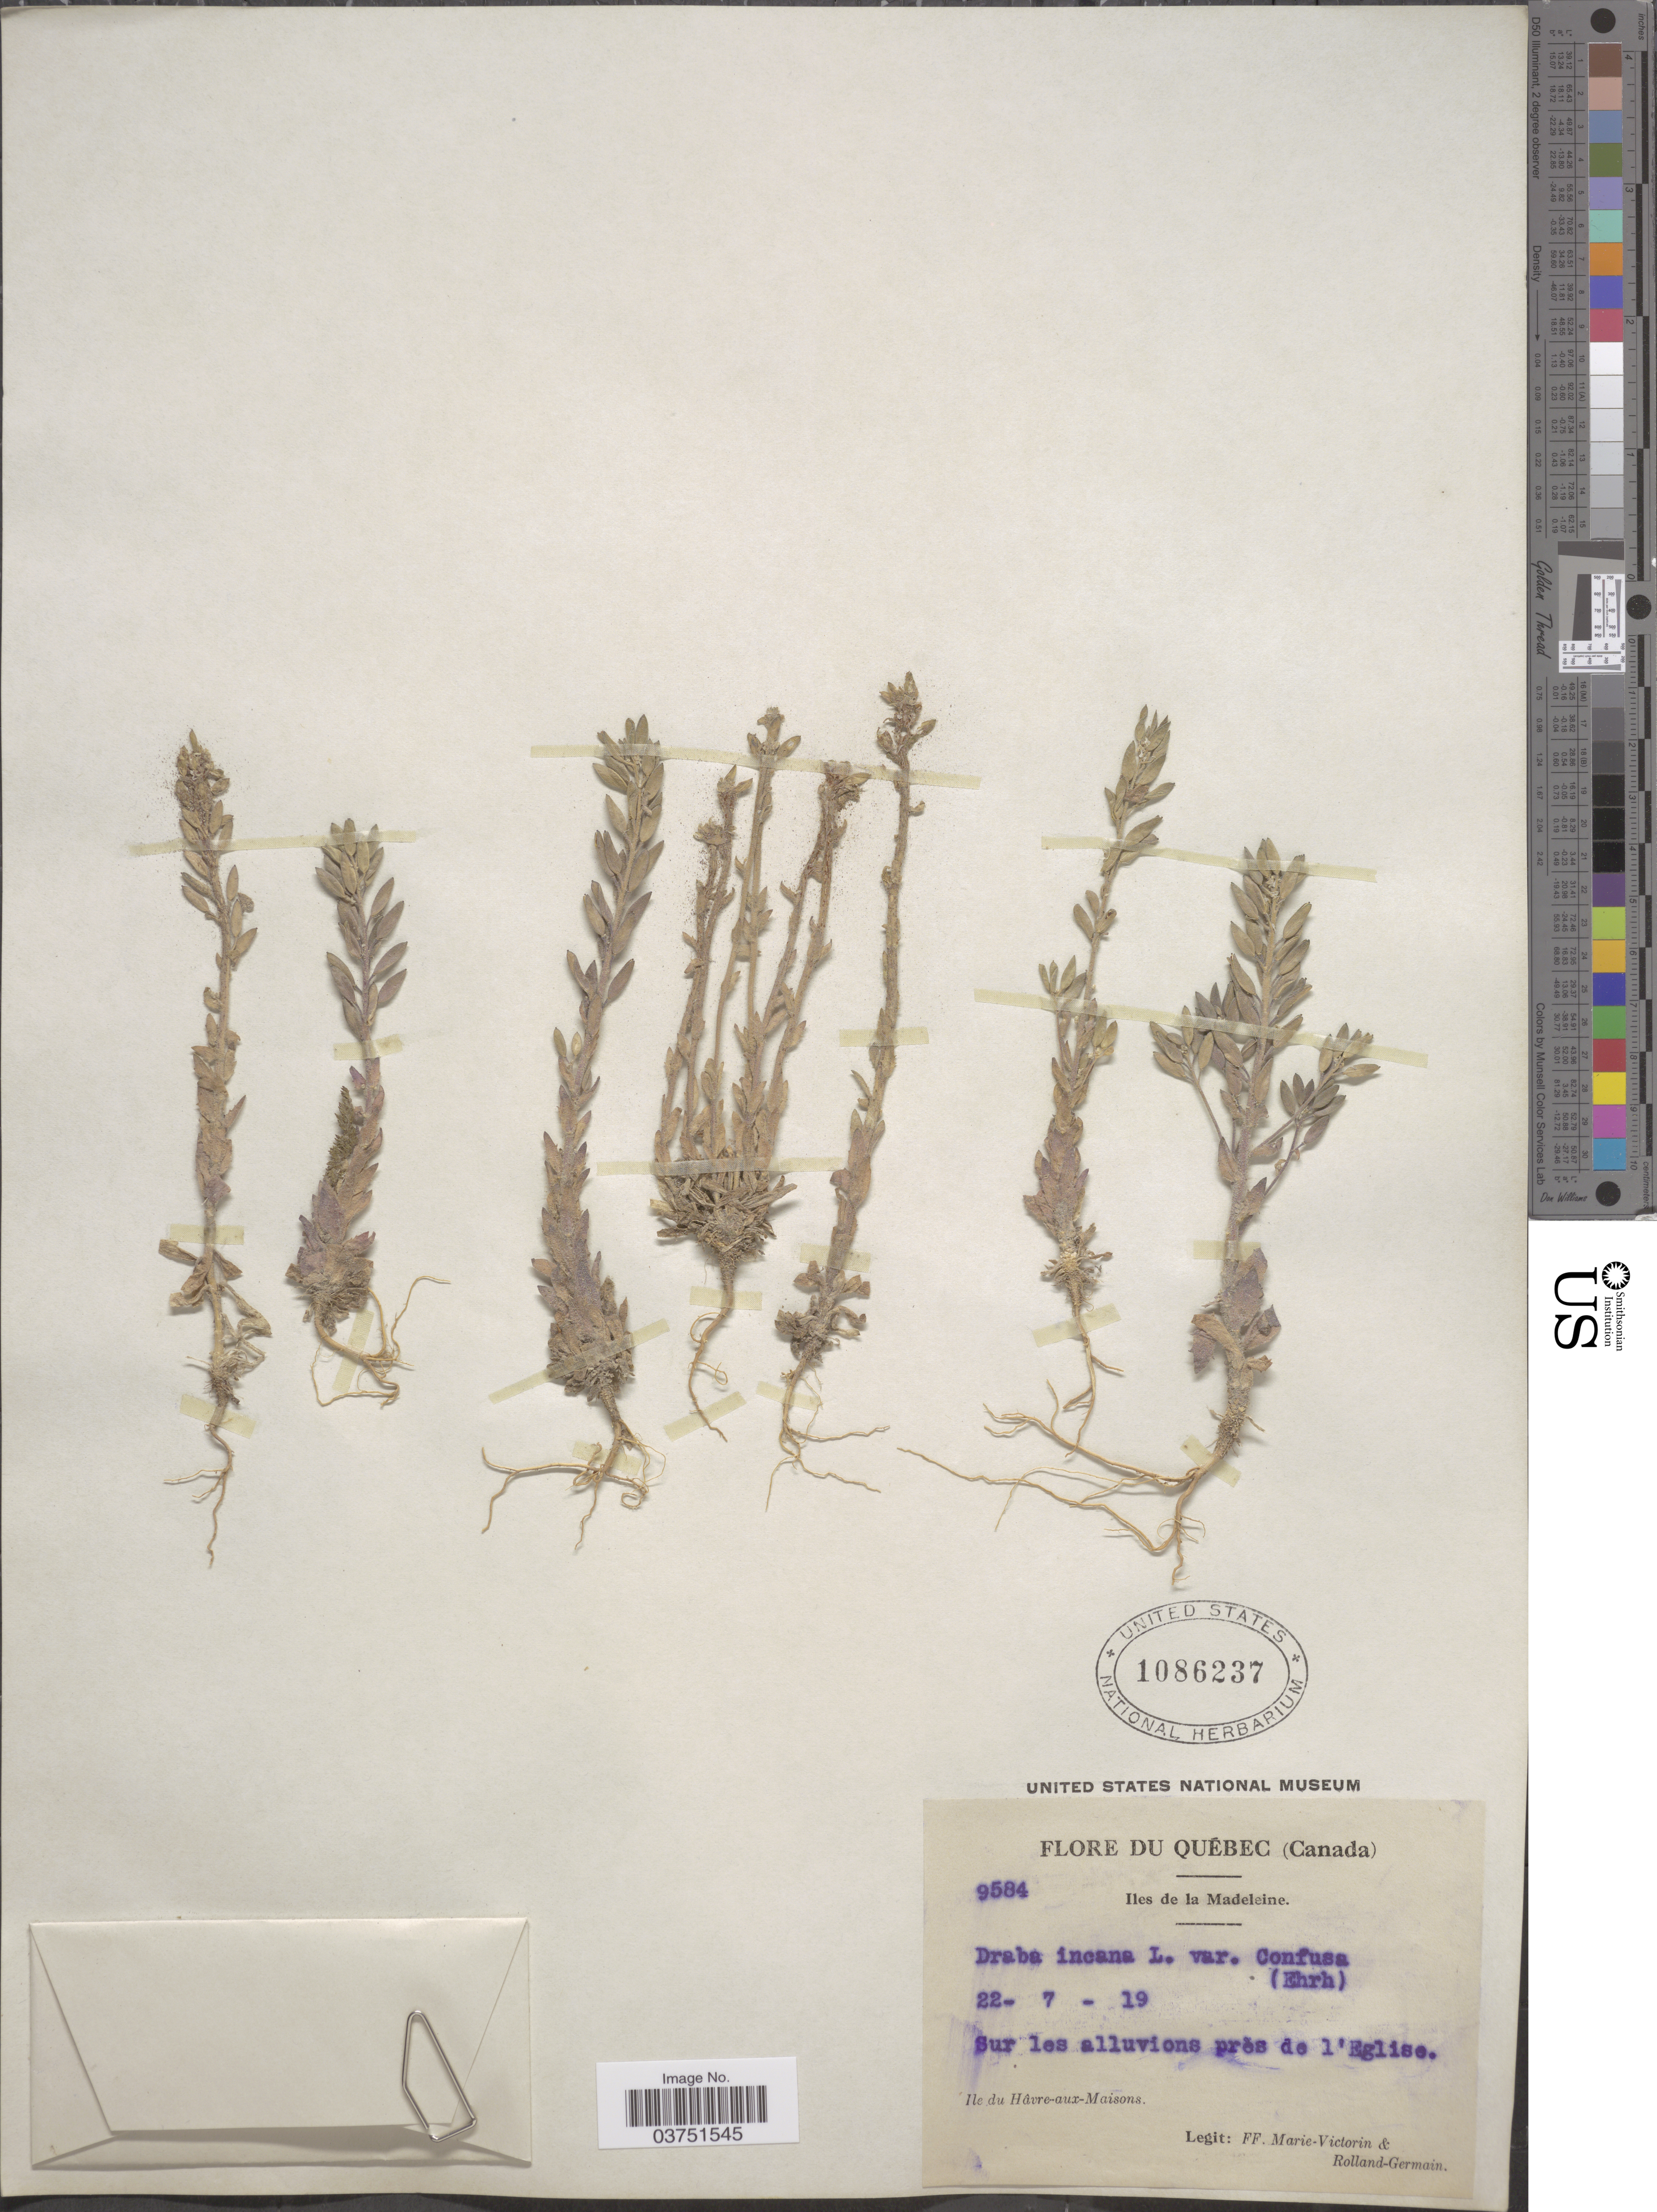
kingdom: Plantae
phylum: Tracheophyta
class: Magnoliopsida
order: Brassicales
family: Brassicaceae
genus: Draba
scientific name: Draba incana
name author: L.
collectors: F. Marie-Victorin & Rolland-Germain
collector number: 9584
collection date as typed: Transcribed d/m/y: 22/7/19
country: Canada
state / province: Quebec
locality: Iles de la Madeleine. Sur les alluvions près de l'Eglise. Ile de Hâvre-aux-Maisons.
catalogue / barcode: US 1086237